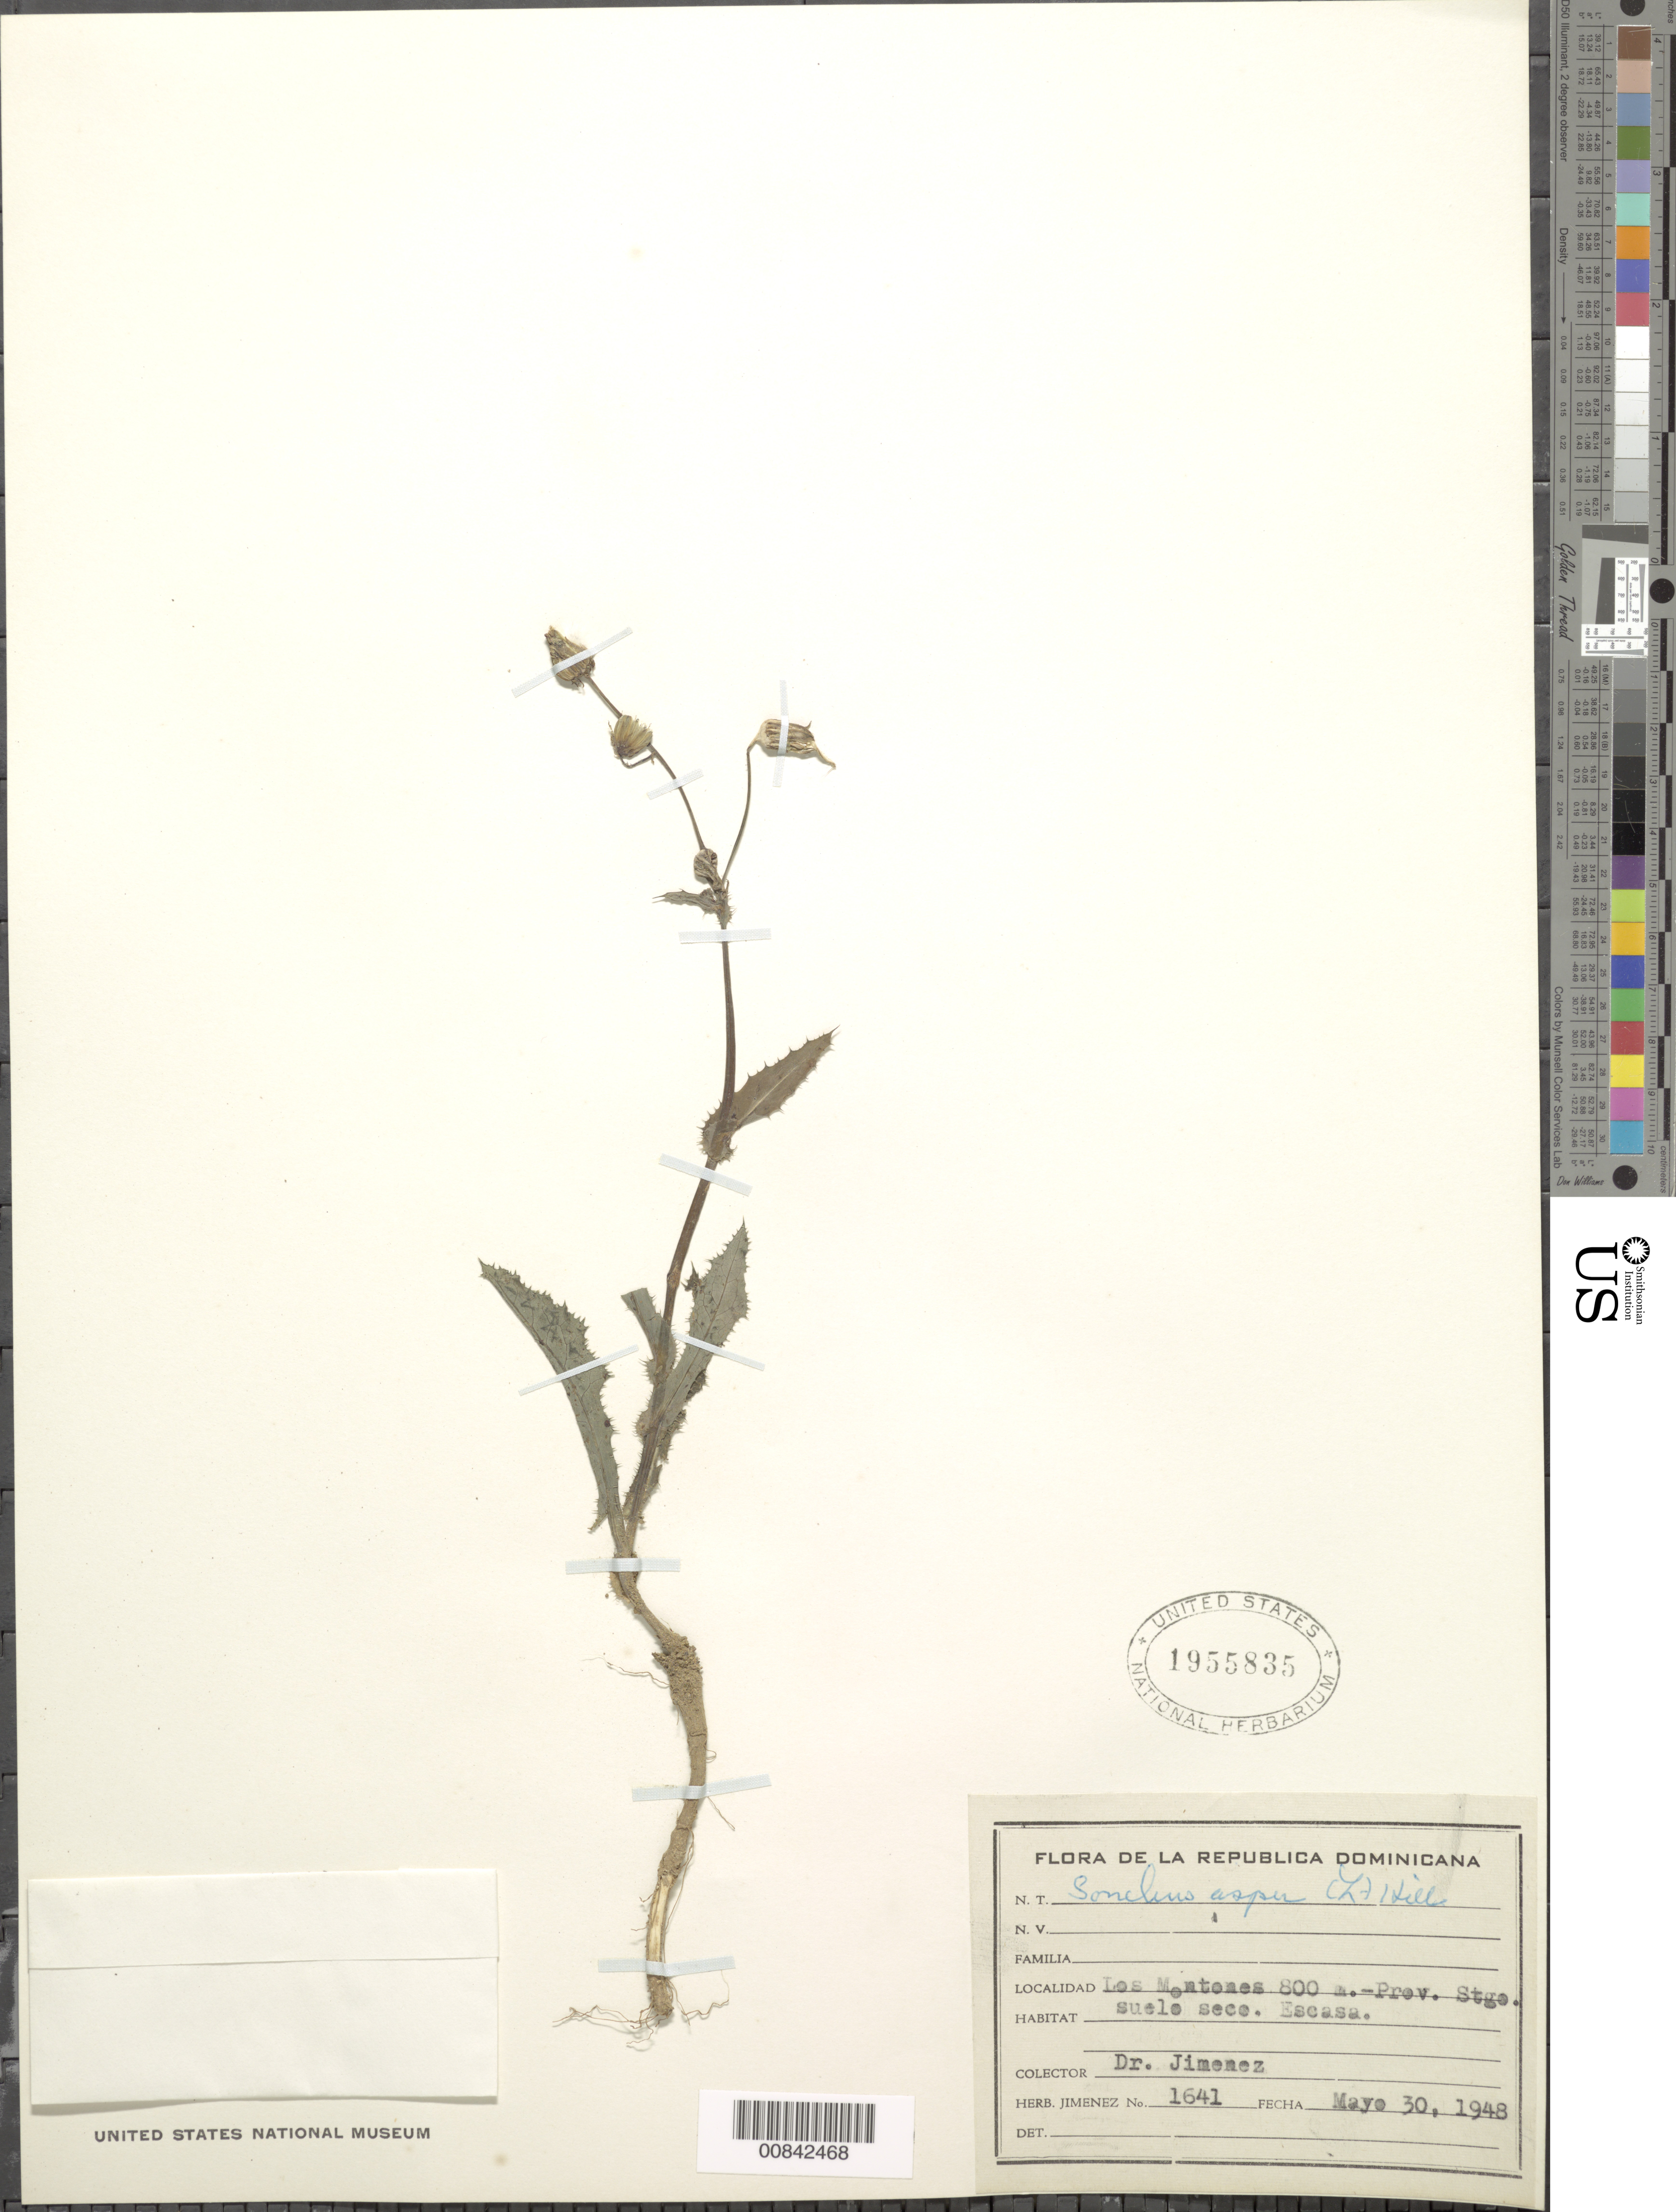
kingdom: Plantae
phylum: Tracheophyta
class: Magnoliopsida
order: Asterales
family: Asteraceae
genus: Sonchus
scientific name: Sonchus asper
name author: (L.) Hill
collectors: J. J. Jiménez Almonte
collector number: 1641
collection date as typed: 30 May 1948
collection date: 1948-05-30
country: Dominican Republic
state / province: Santiago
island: Hispaniola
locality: Los Montones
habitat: Suelo seco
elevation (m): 800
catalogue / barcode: US 1955835